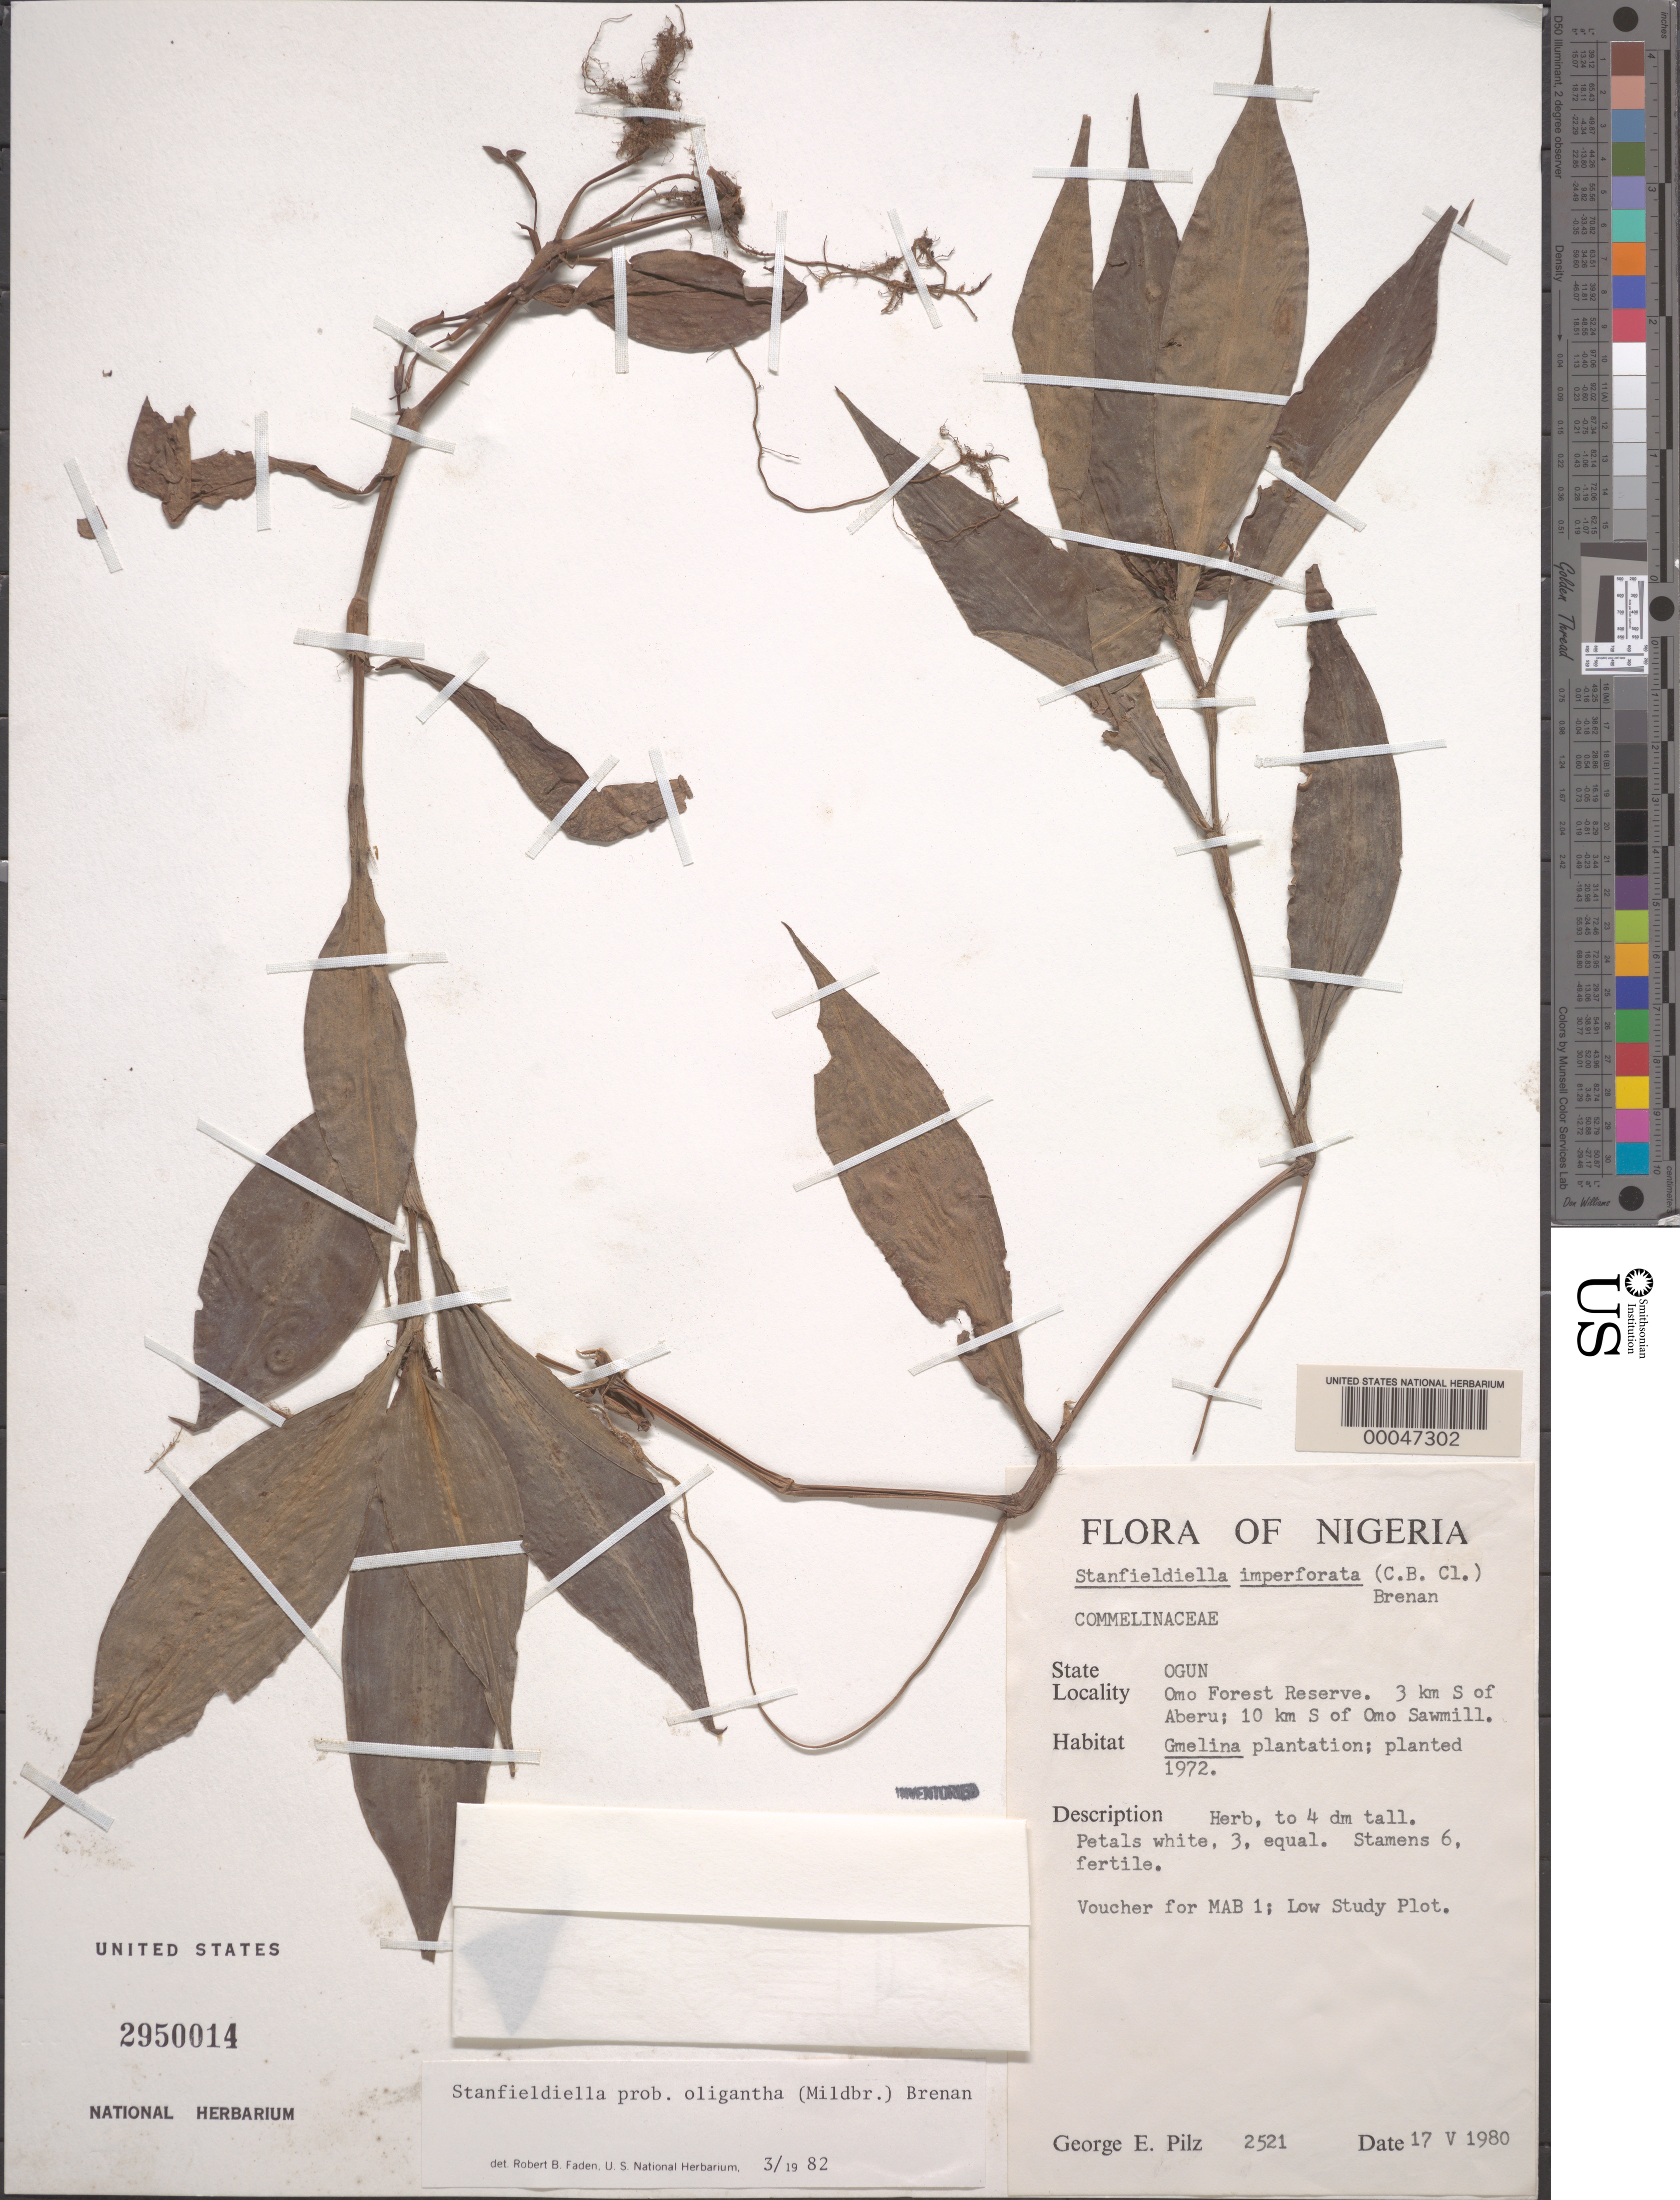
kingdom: Plantae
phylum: Tracheophyta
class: Liliopsida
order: Commelinales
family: Commelinaceae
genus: Stanfieldiella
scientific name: Stanfieldiella oligantha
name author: (Mildbr.) Brenan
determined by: Faden, Robert B., (US), Smithsonian Institution - National Museum of Natural History (UNITED STATES)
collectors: G. E. Pilz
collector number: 2521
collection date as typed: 17 May 1980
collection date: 1980-05-17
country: Nigeria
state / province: Ogun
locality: Omo forest reserve, s of aberu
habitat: Plantation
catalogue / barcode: US 2950014